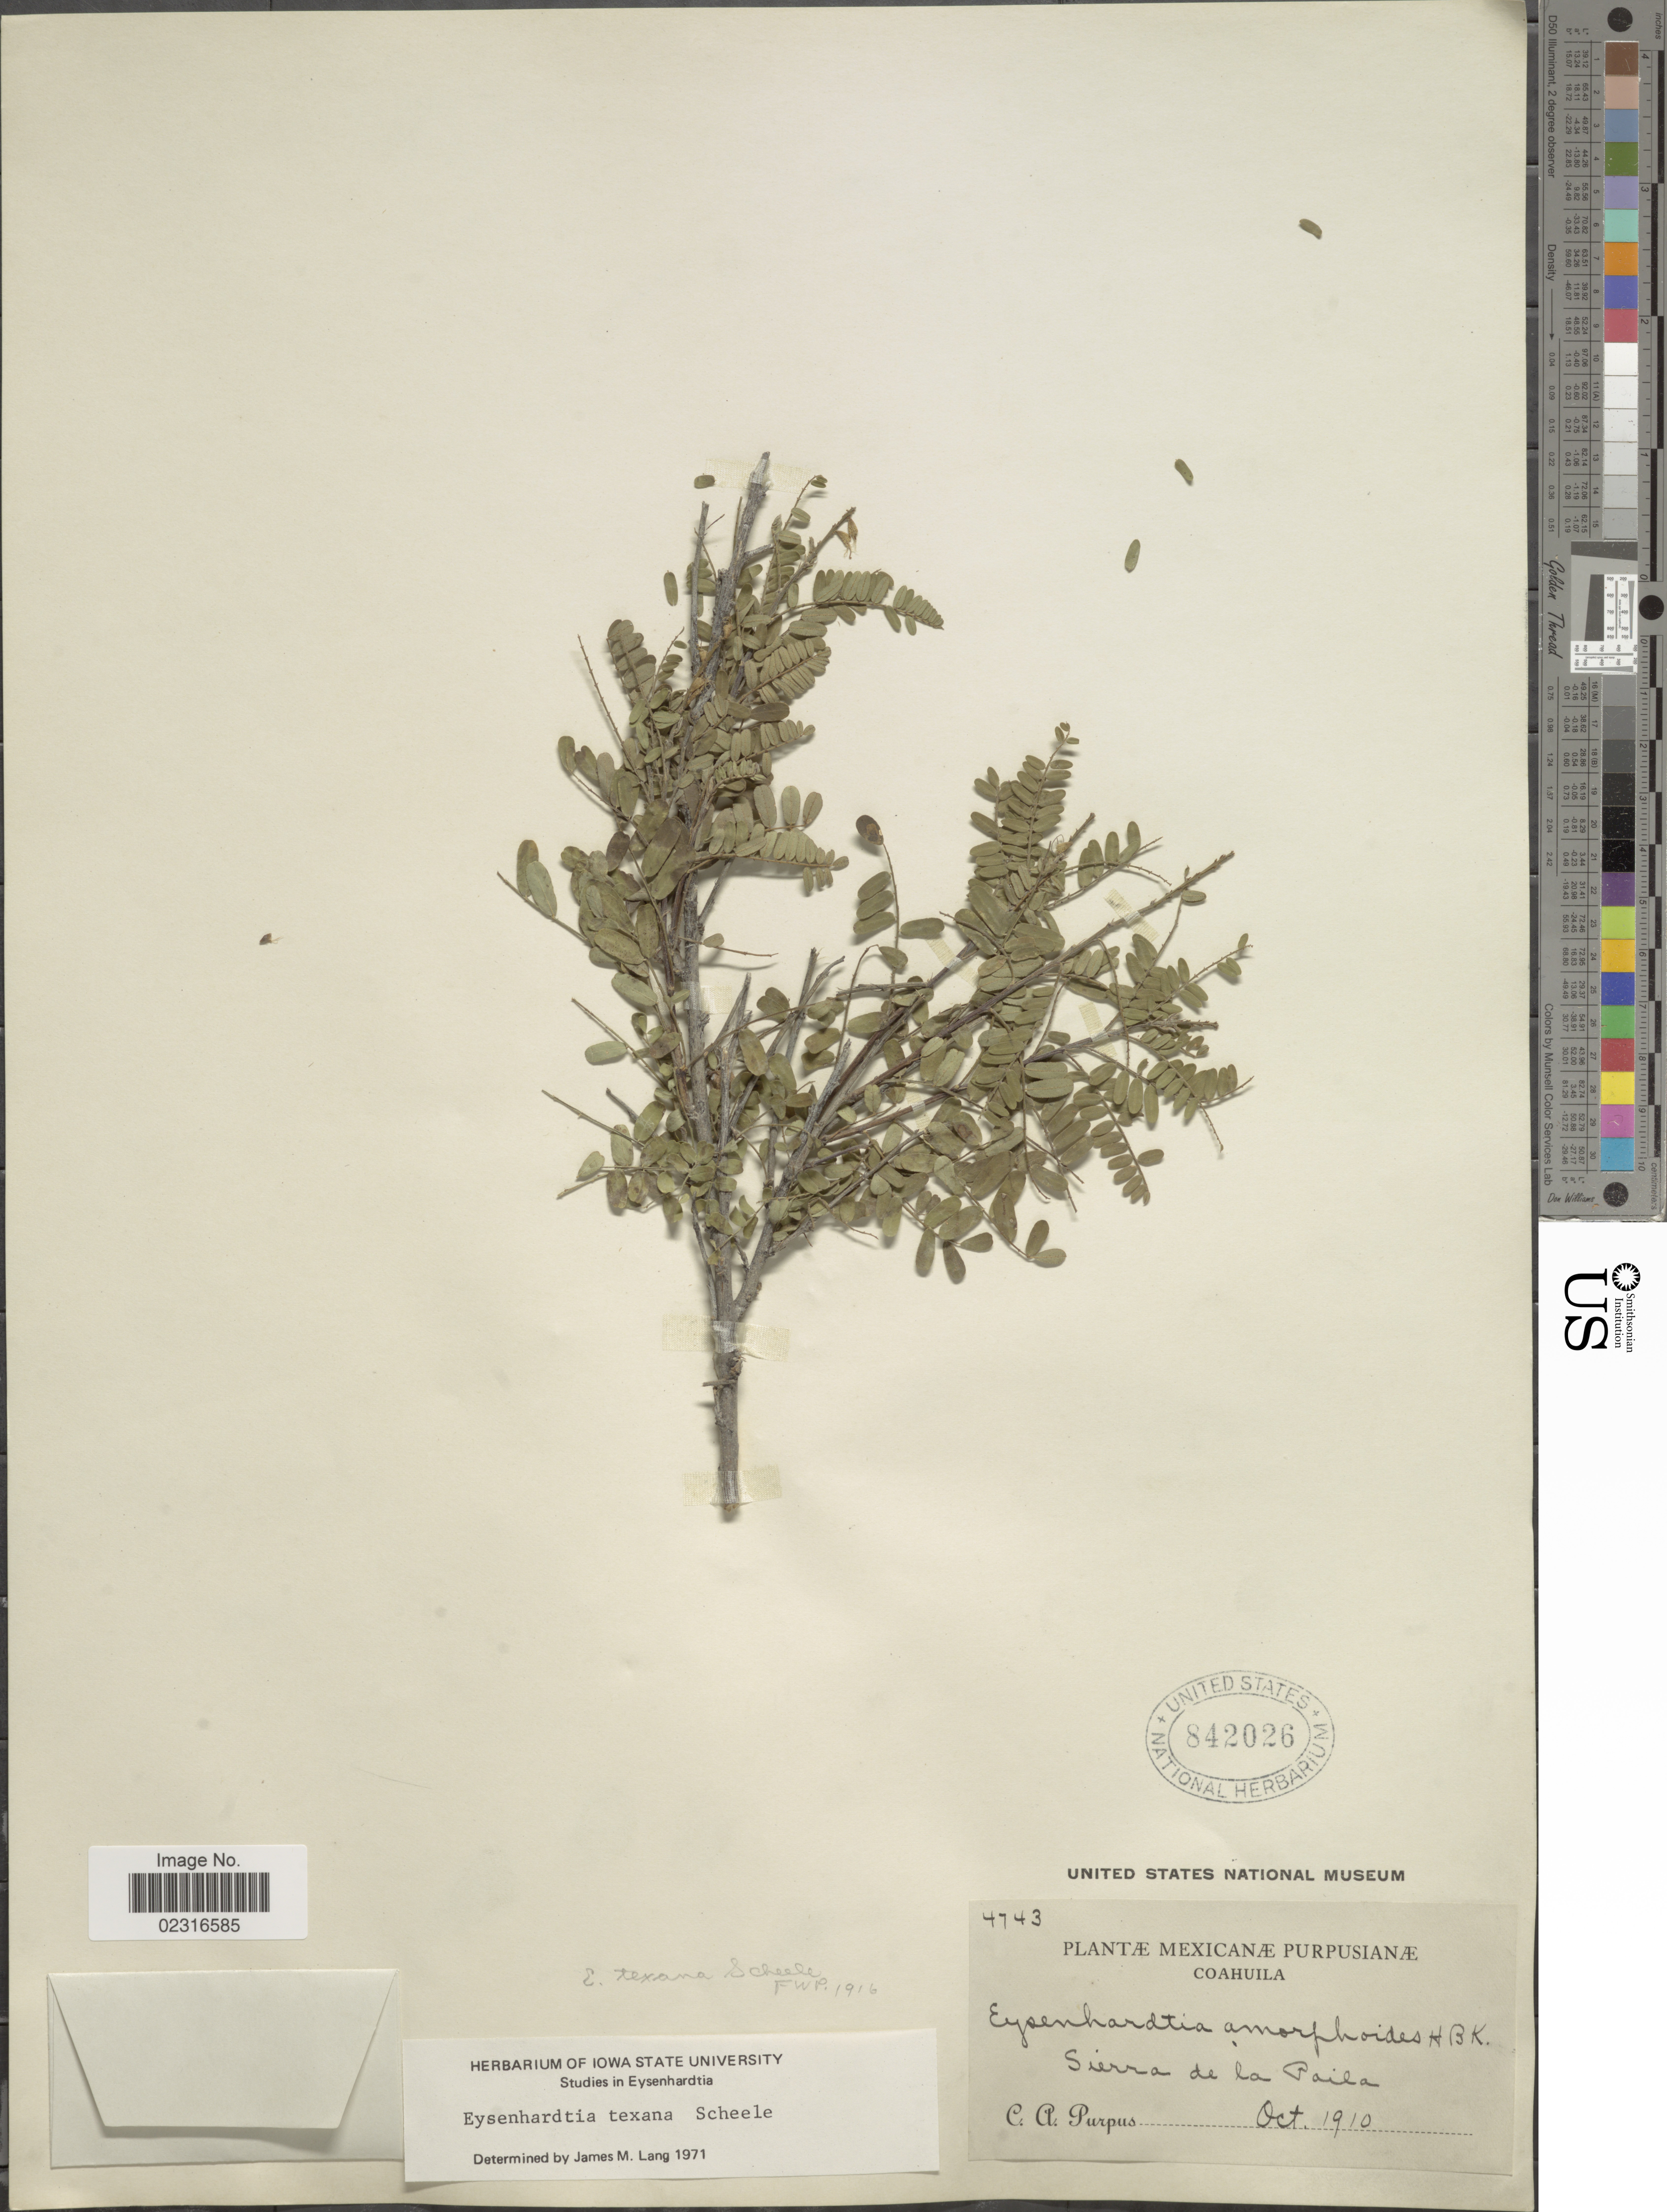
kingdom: Plantae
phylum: Tracheophyta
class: Magnoliopsida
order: Fabales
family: Fabaceae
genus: Eysenhardtia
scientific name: Eysenhardtia texana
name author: Scheele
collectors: C. A. Purpus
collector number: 4743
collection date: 1910-10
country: Mexico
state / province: Coahuila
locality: Sierra de la Paila.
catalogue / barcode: US 842026